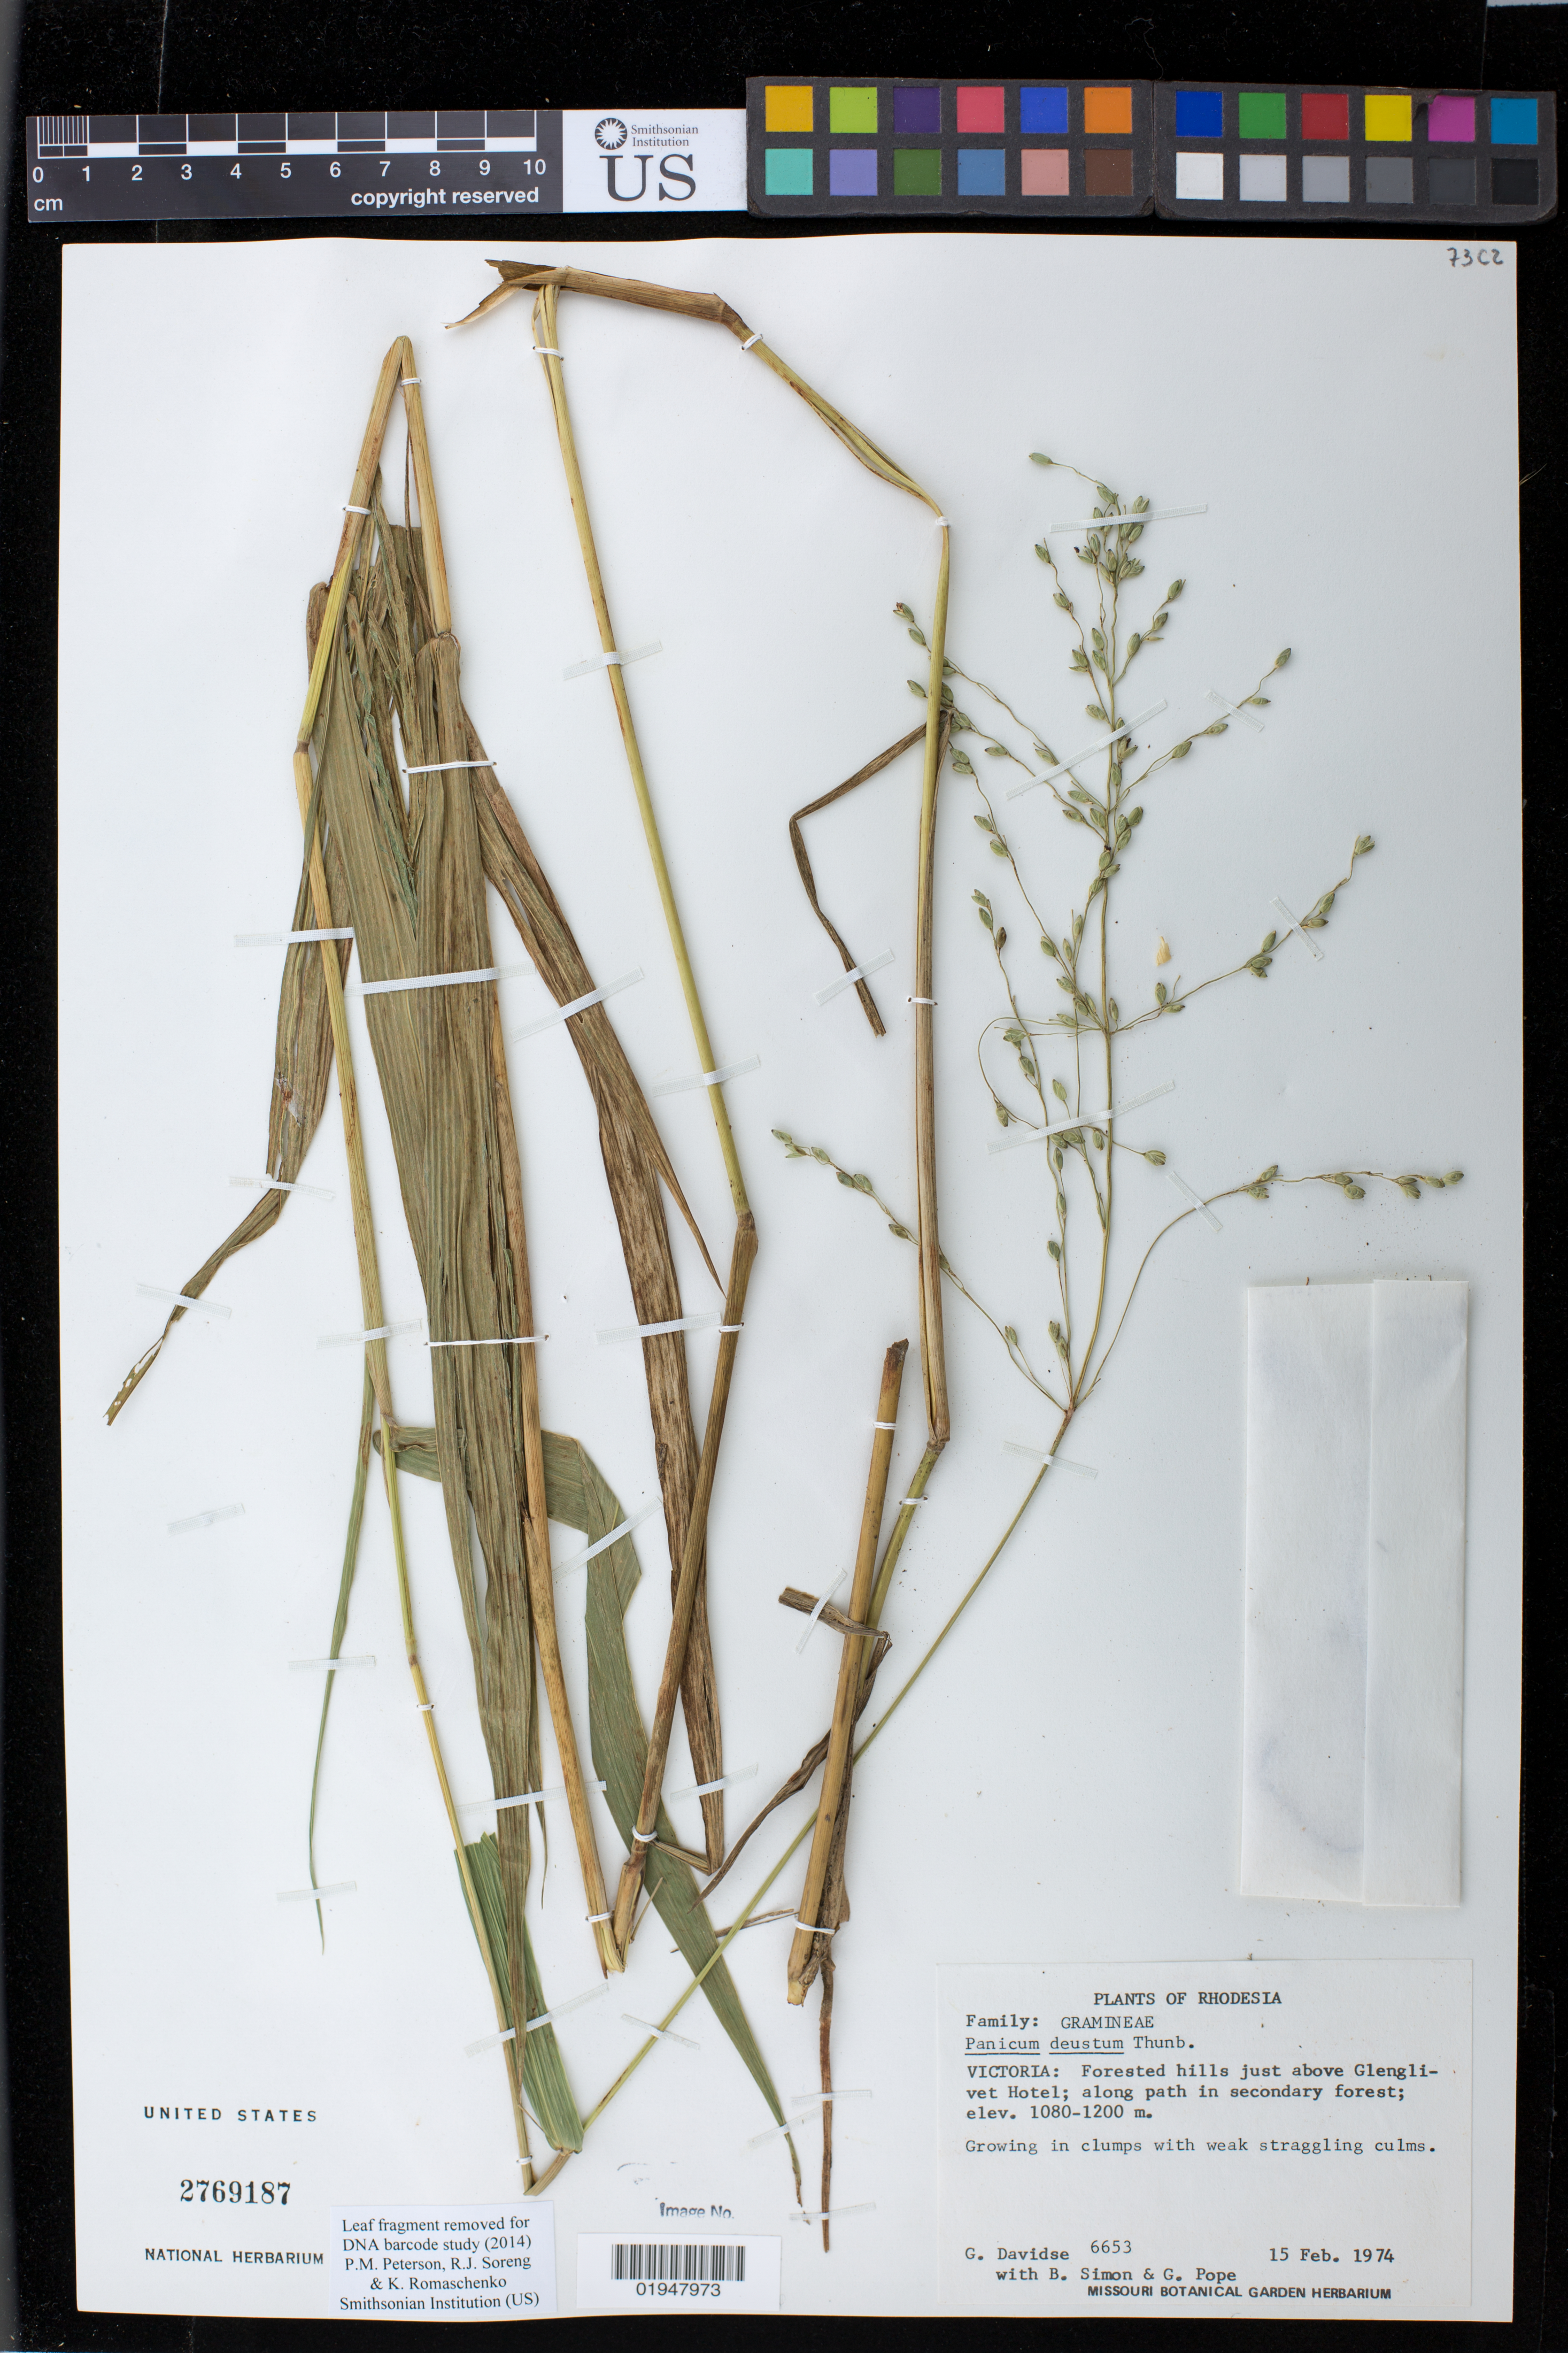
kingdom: Plantae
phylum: Tracheophyta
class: Liliopsida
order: Poales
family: Poaceae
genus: Panicum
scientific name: Panicum deustum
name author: Thunb.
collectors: G. Davidse, B. Simon & G. Pope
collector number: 6653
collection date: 1974-02-15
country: Zimbabwe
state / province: Masvingo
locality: VICTORIA: Forested hills just above Glenglivet Hotel; along path in secondary forest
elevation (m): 1080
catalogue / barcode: US 2769187